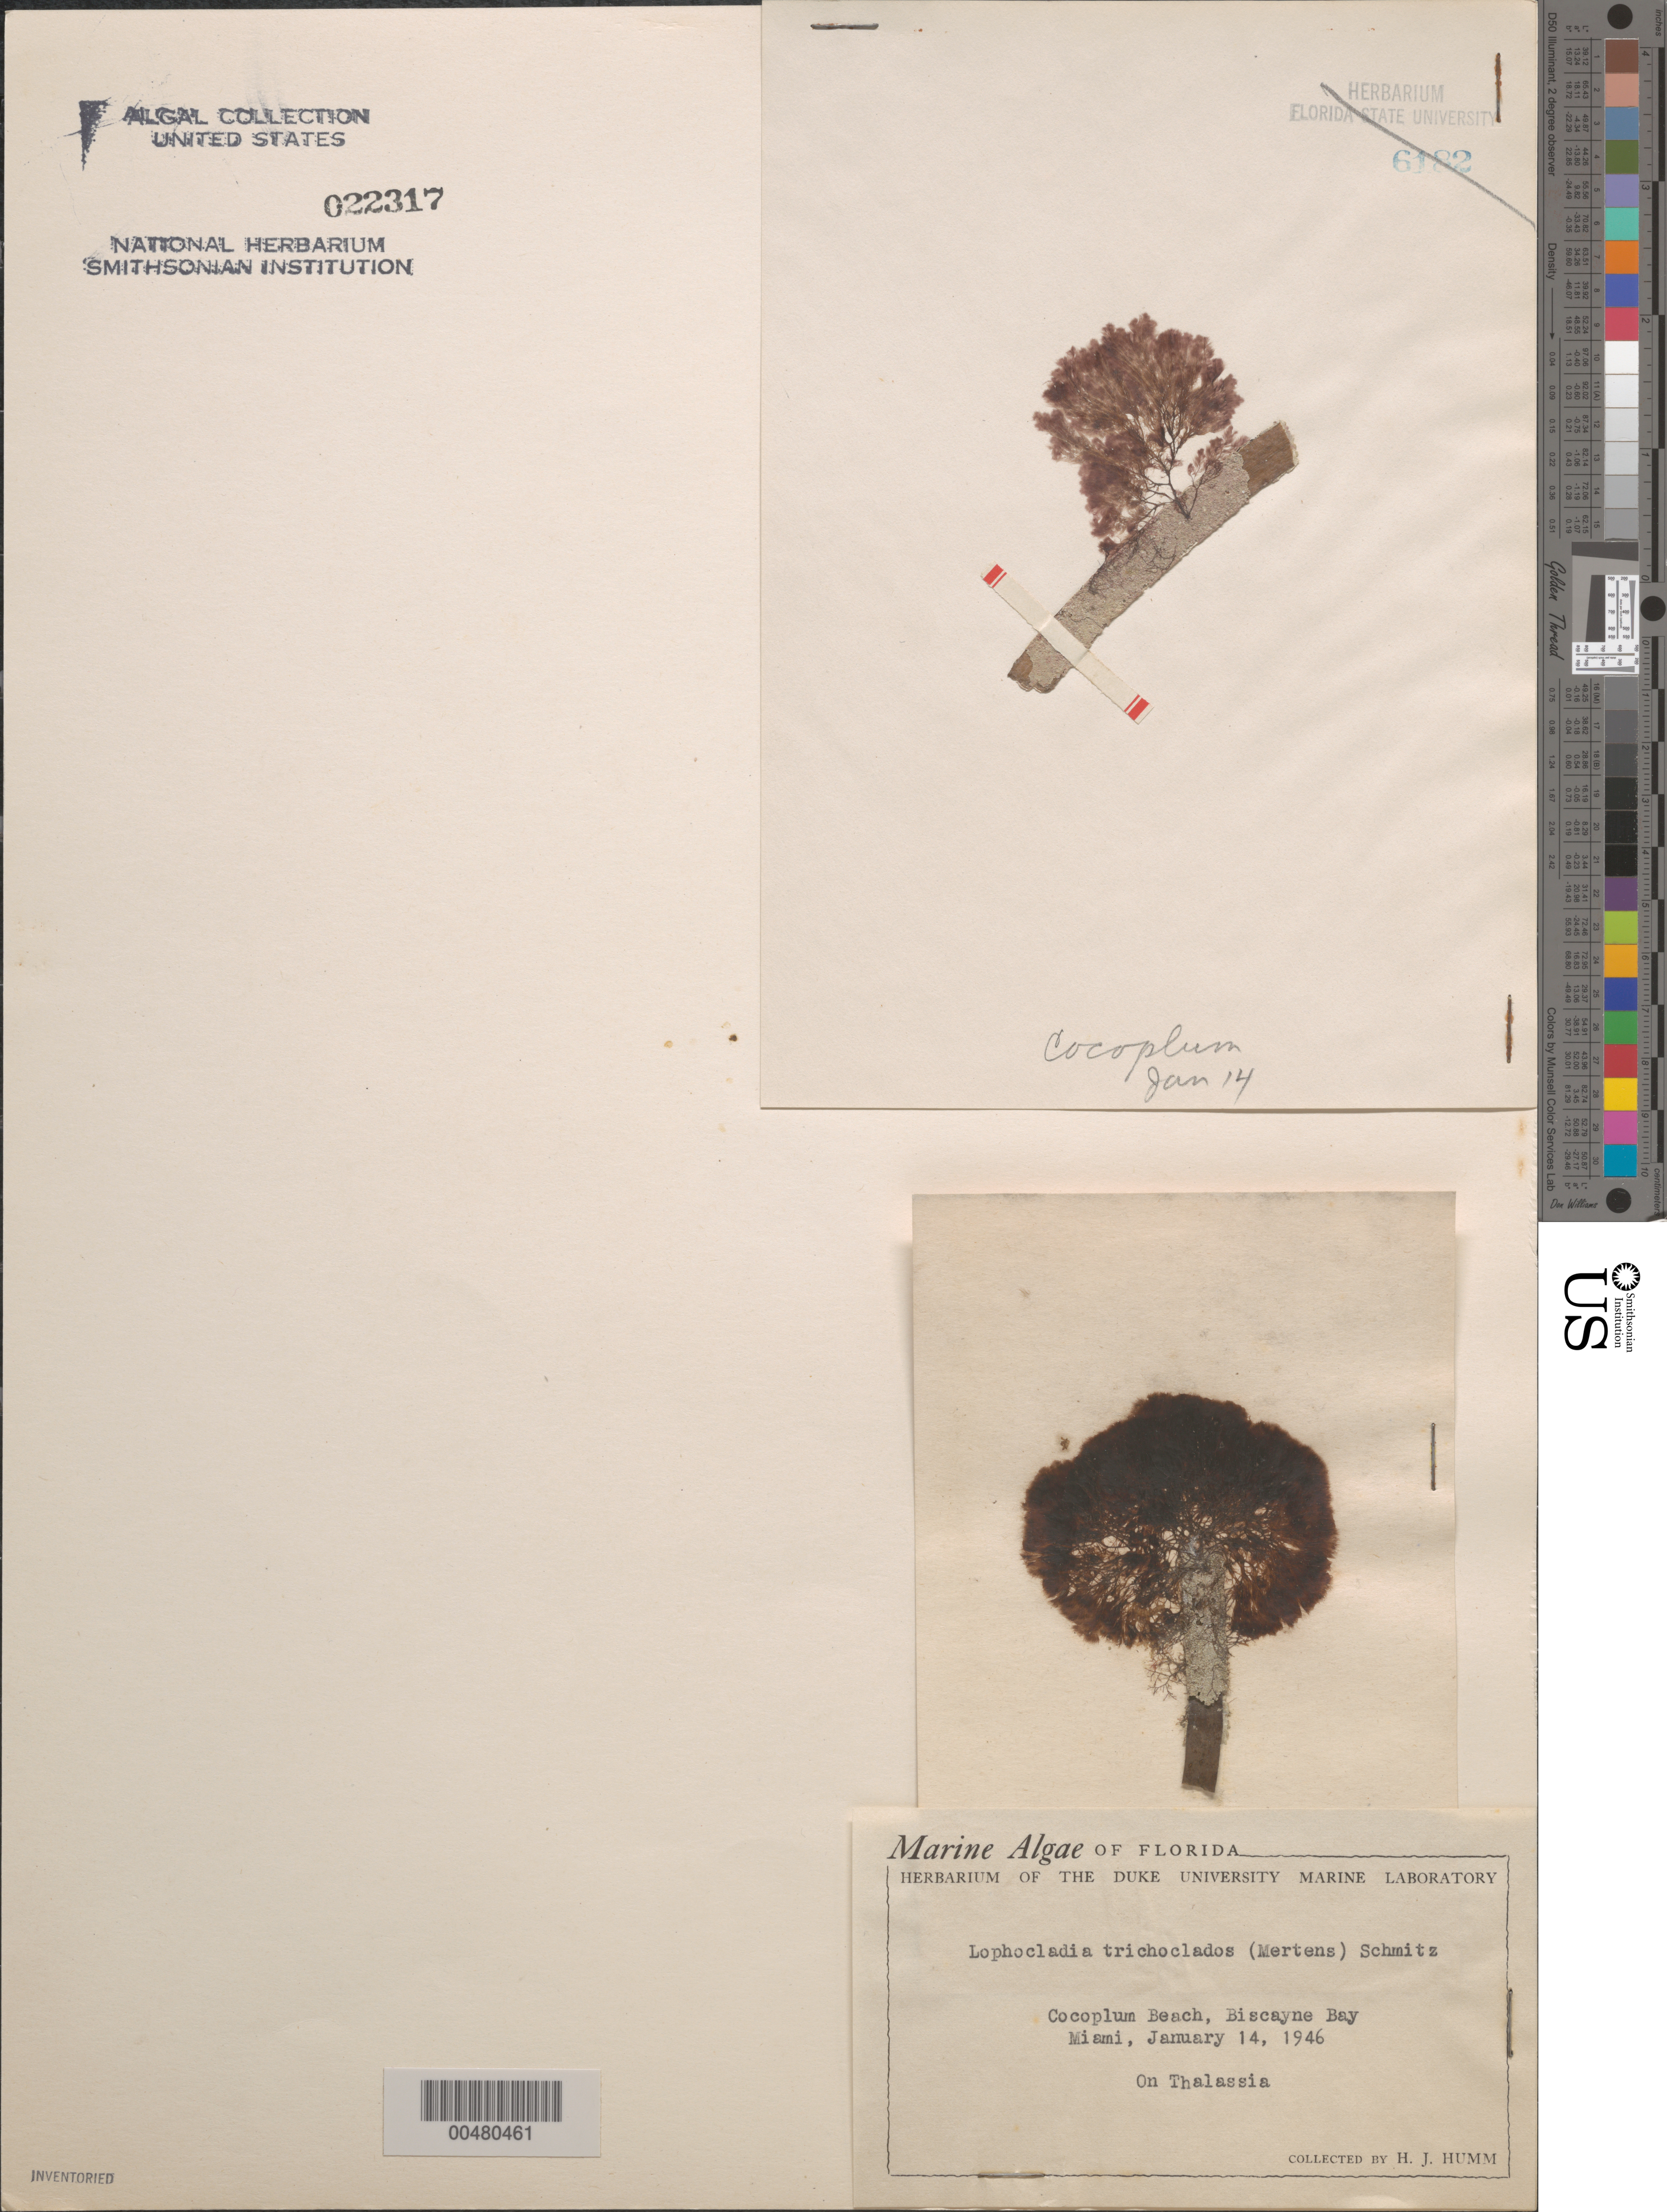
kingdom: Plantae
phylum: Rhodophyta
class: Florideophyceae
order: Ceramiales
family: Rhodomelaceae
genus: Lophocladia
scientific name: Lophocladia trichoclados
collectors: H. J. Humm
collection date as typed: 14 Jan 1946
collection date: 1946-01-14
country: United States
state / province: Florida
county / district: Miami-Dade County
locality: Cocoplum Beach, Biscayne Bay, Miami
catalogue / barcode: US 22317